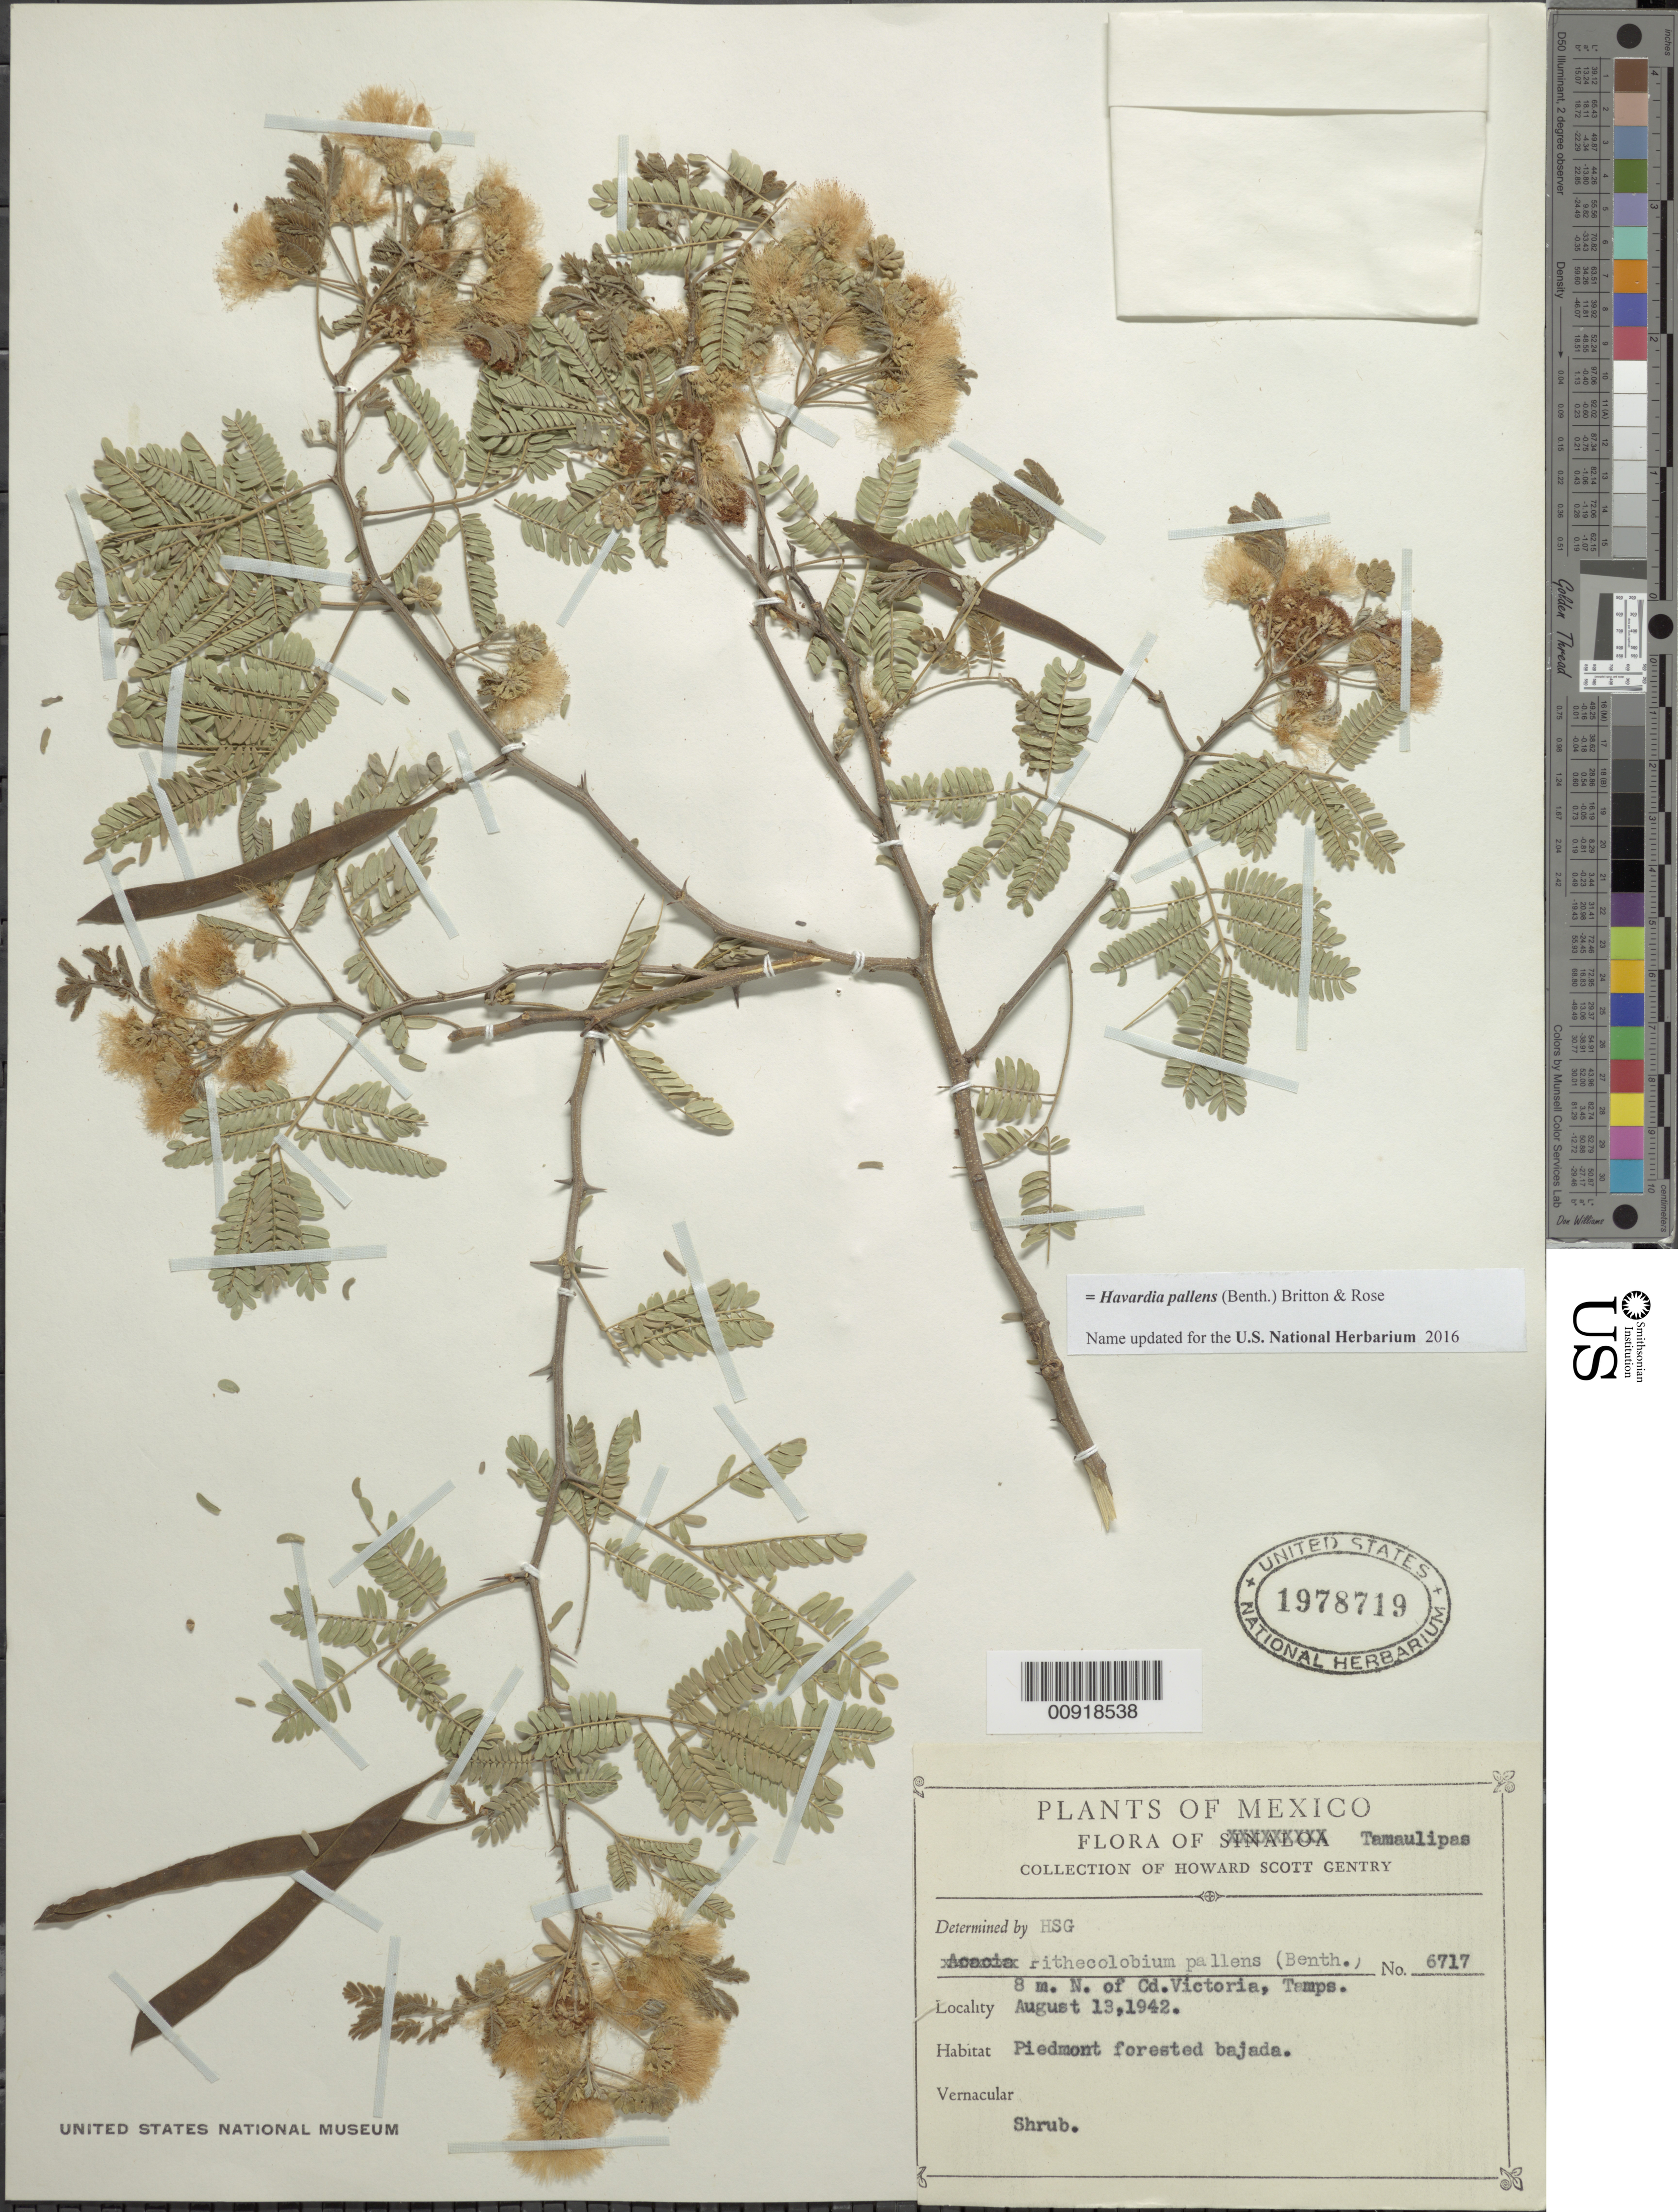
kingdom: Plantae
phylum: Tracheophyta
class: Magnoliopsida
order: Fabales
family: Fabaceae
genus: Havardia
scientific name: Havardia pallens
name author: (Benth.) Britton & Rose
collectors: H. S. Gentry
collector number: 6717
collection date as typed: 13 Aug 1942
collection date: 1942-08-13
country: Mexico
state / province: Tamaulipas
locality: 8 mi. N of Cd. Victoria, Tamps.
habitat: Piedmont forested bajada.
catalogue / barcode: US 1978719